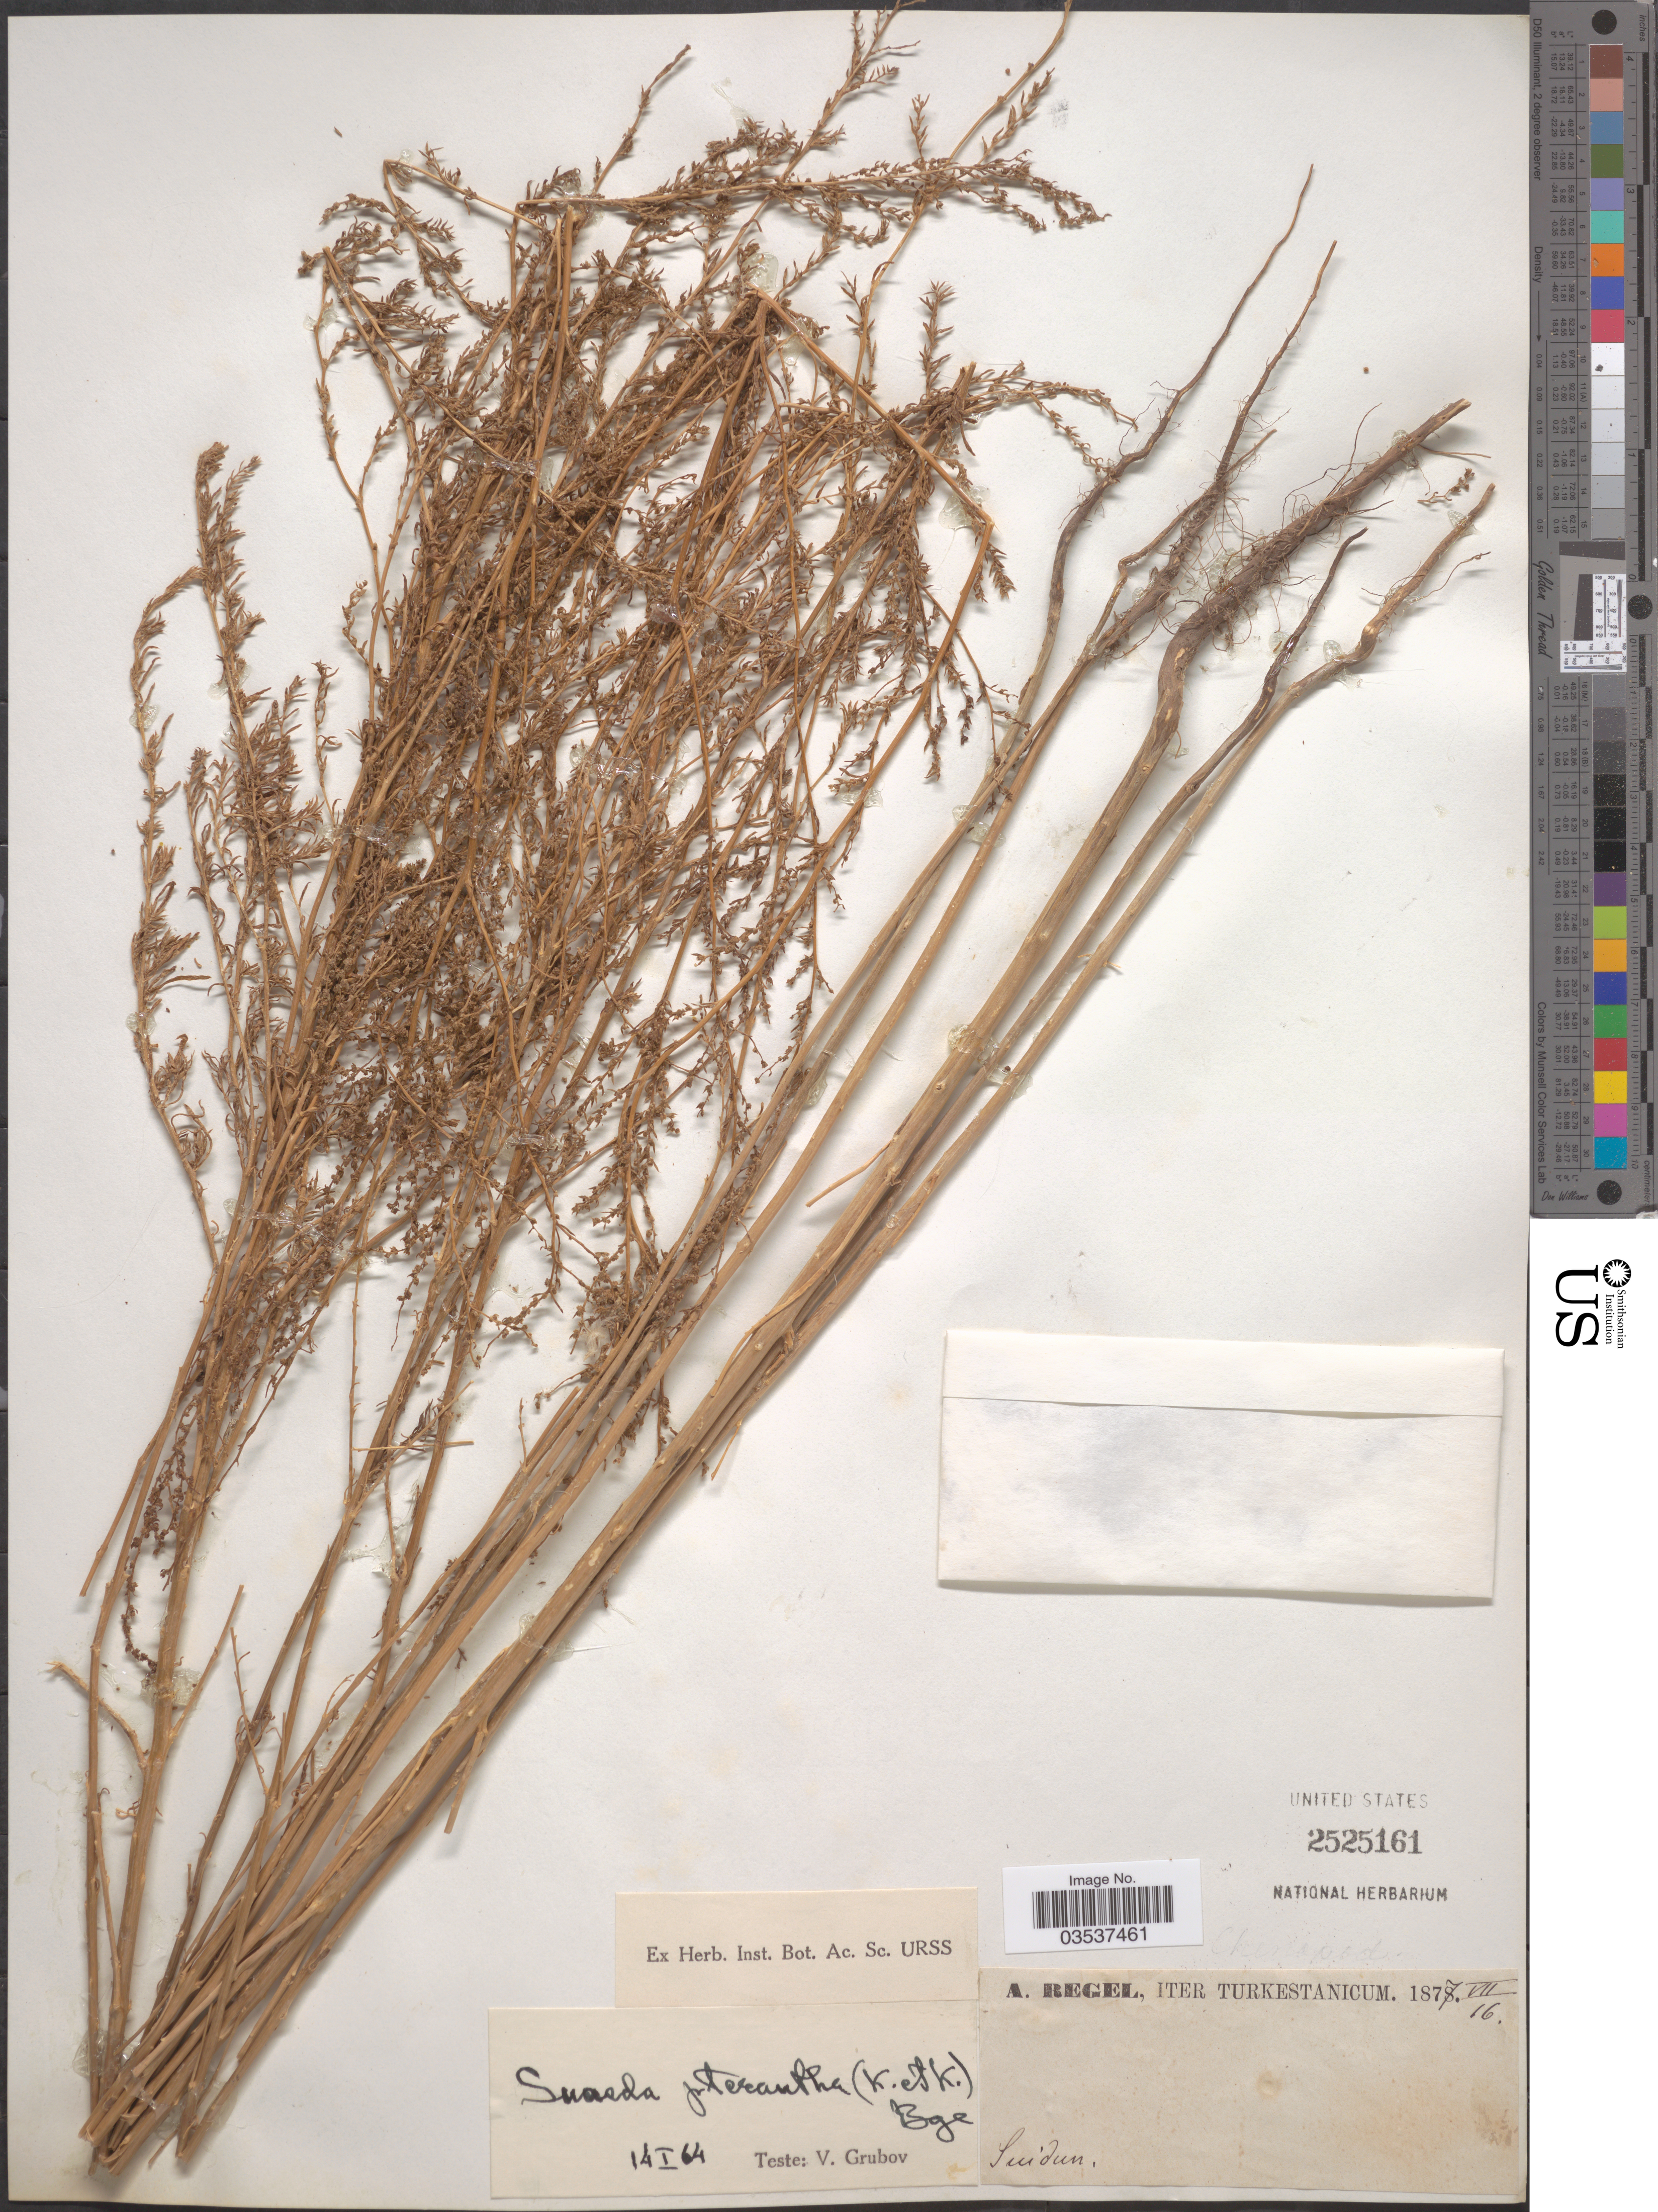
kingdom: Plantae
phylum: Tracheophyta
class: Magnoliopsida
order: Caryophyllales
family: Amaranthaceae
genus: Suaeda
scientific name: Suaeda pterantha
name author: (Kar. & Kir.) Bunge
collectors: A. Regel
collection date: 1877-07-16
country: China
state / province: Xinjiang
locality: Iter Turkestanicum. Suidun.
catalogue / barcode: US 2525161